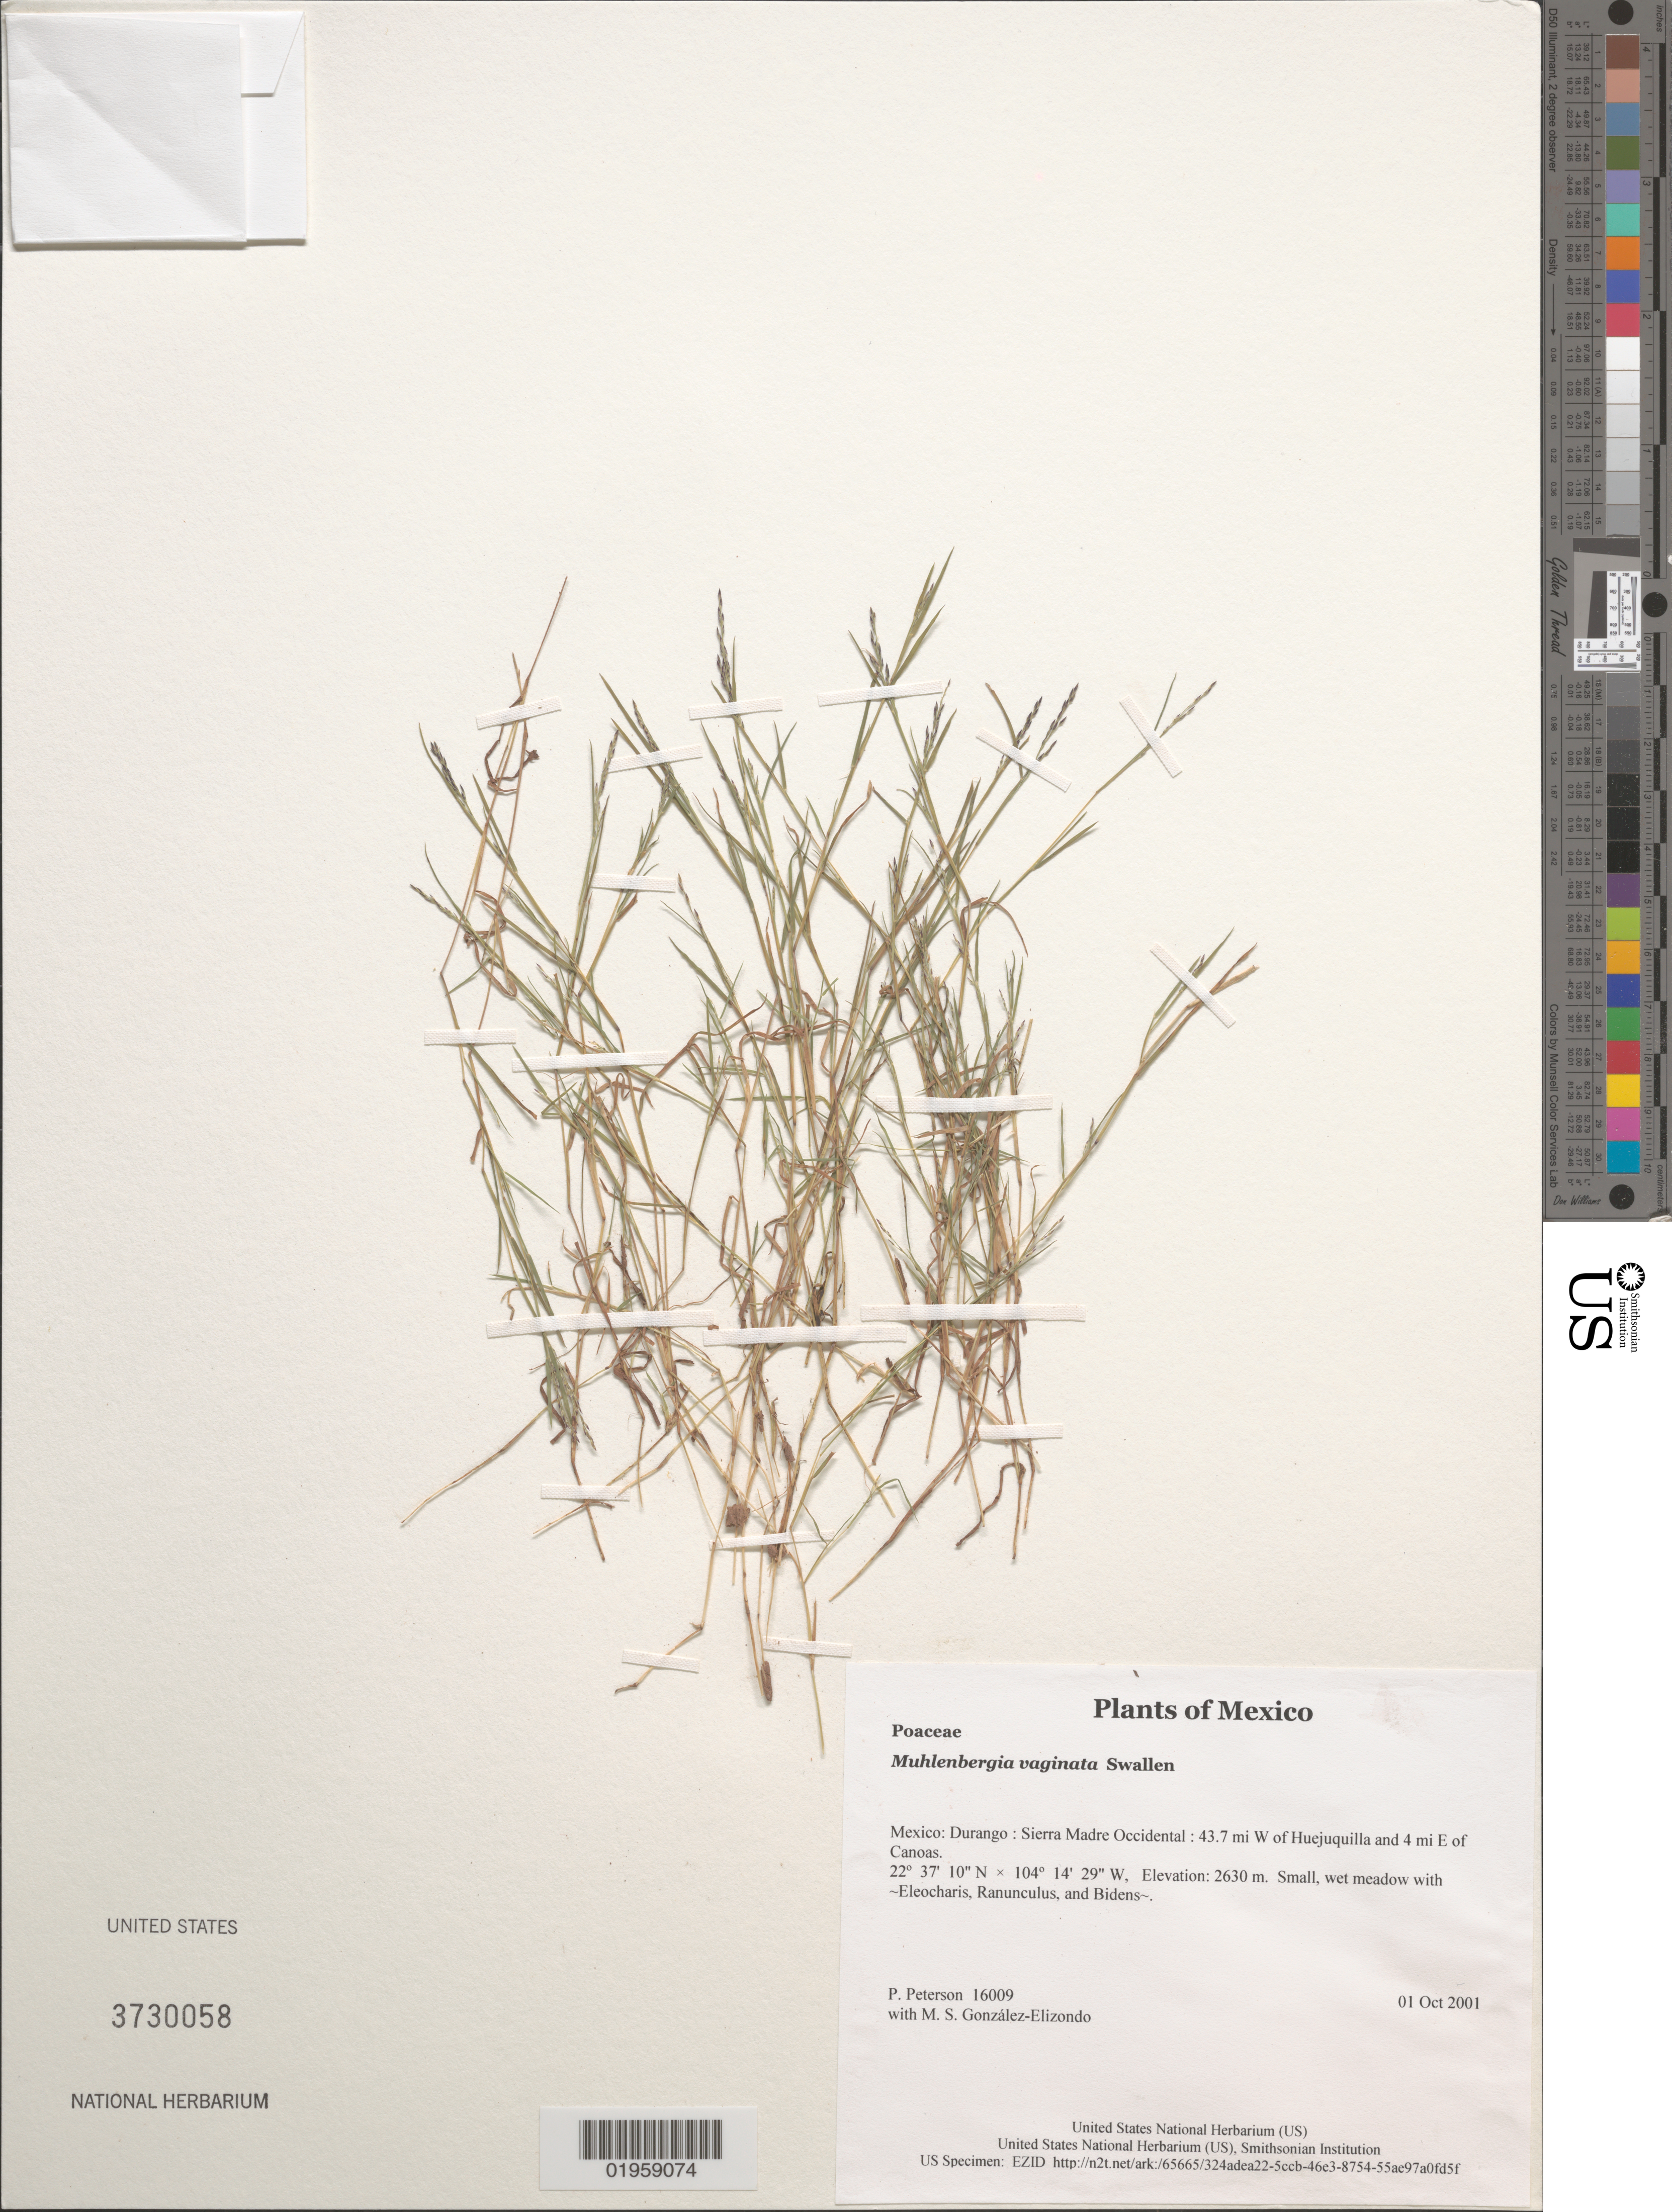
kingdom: Plantae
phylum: Tracheophyta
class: Liliopsida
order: Poales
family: Poaceae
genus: Muhlenbergia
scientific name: Muhlenbergia vaginata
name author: Swallen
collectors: P. M. Peterson & M. S. González-Elizondo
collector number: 16009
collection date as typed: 01 Oct 2001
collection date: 2001-10-01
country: Mexico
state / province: Durango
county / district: Sierra Madre Occidental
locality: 43.7 mi W of Huejuquilla and 4 mi E of Canoas.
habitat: Small, wet meadow with ~Eleocharis, Ranunculus, and Bidens~.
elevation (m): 2630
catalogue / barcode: US 3730058